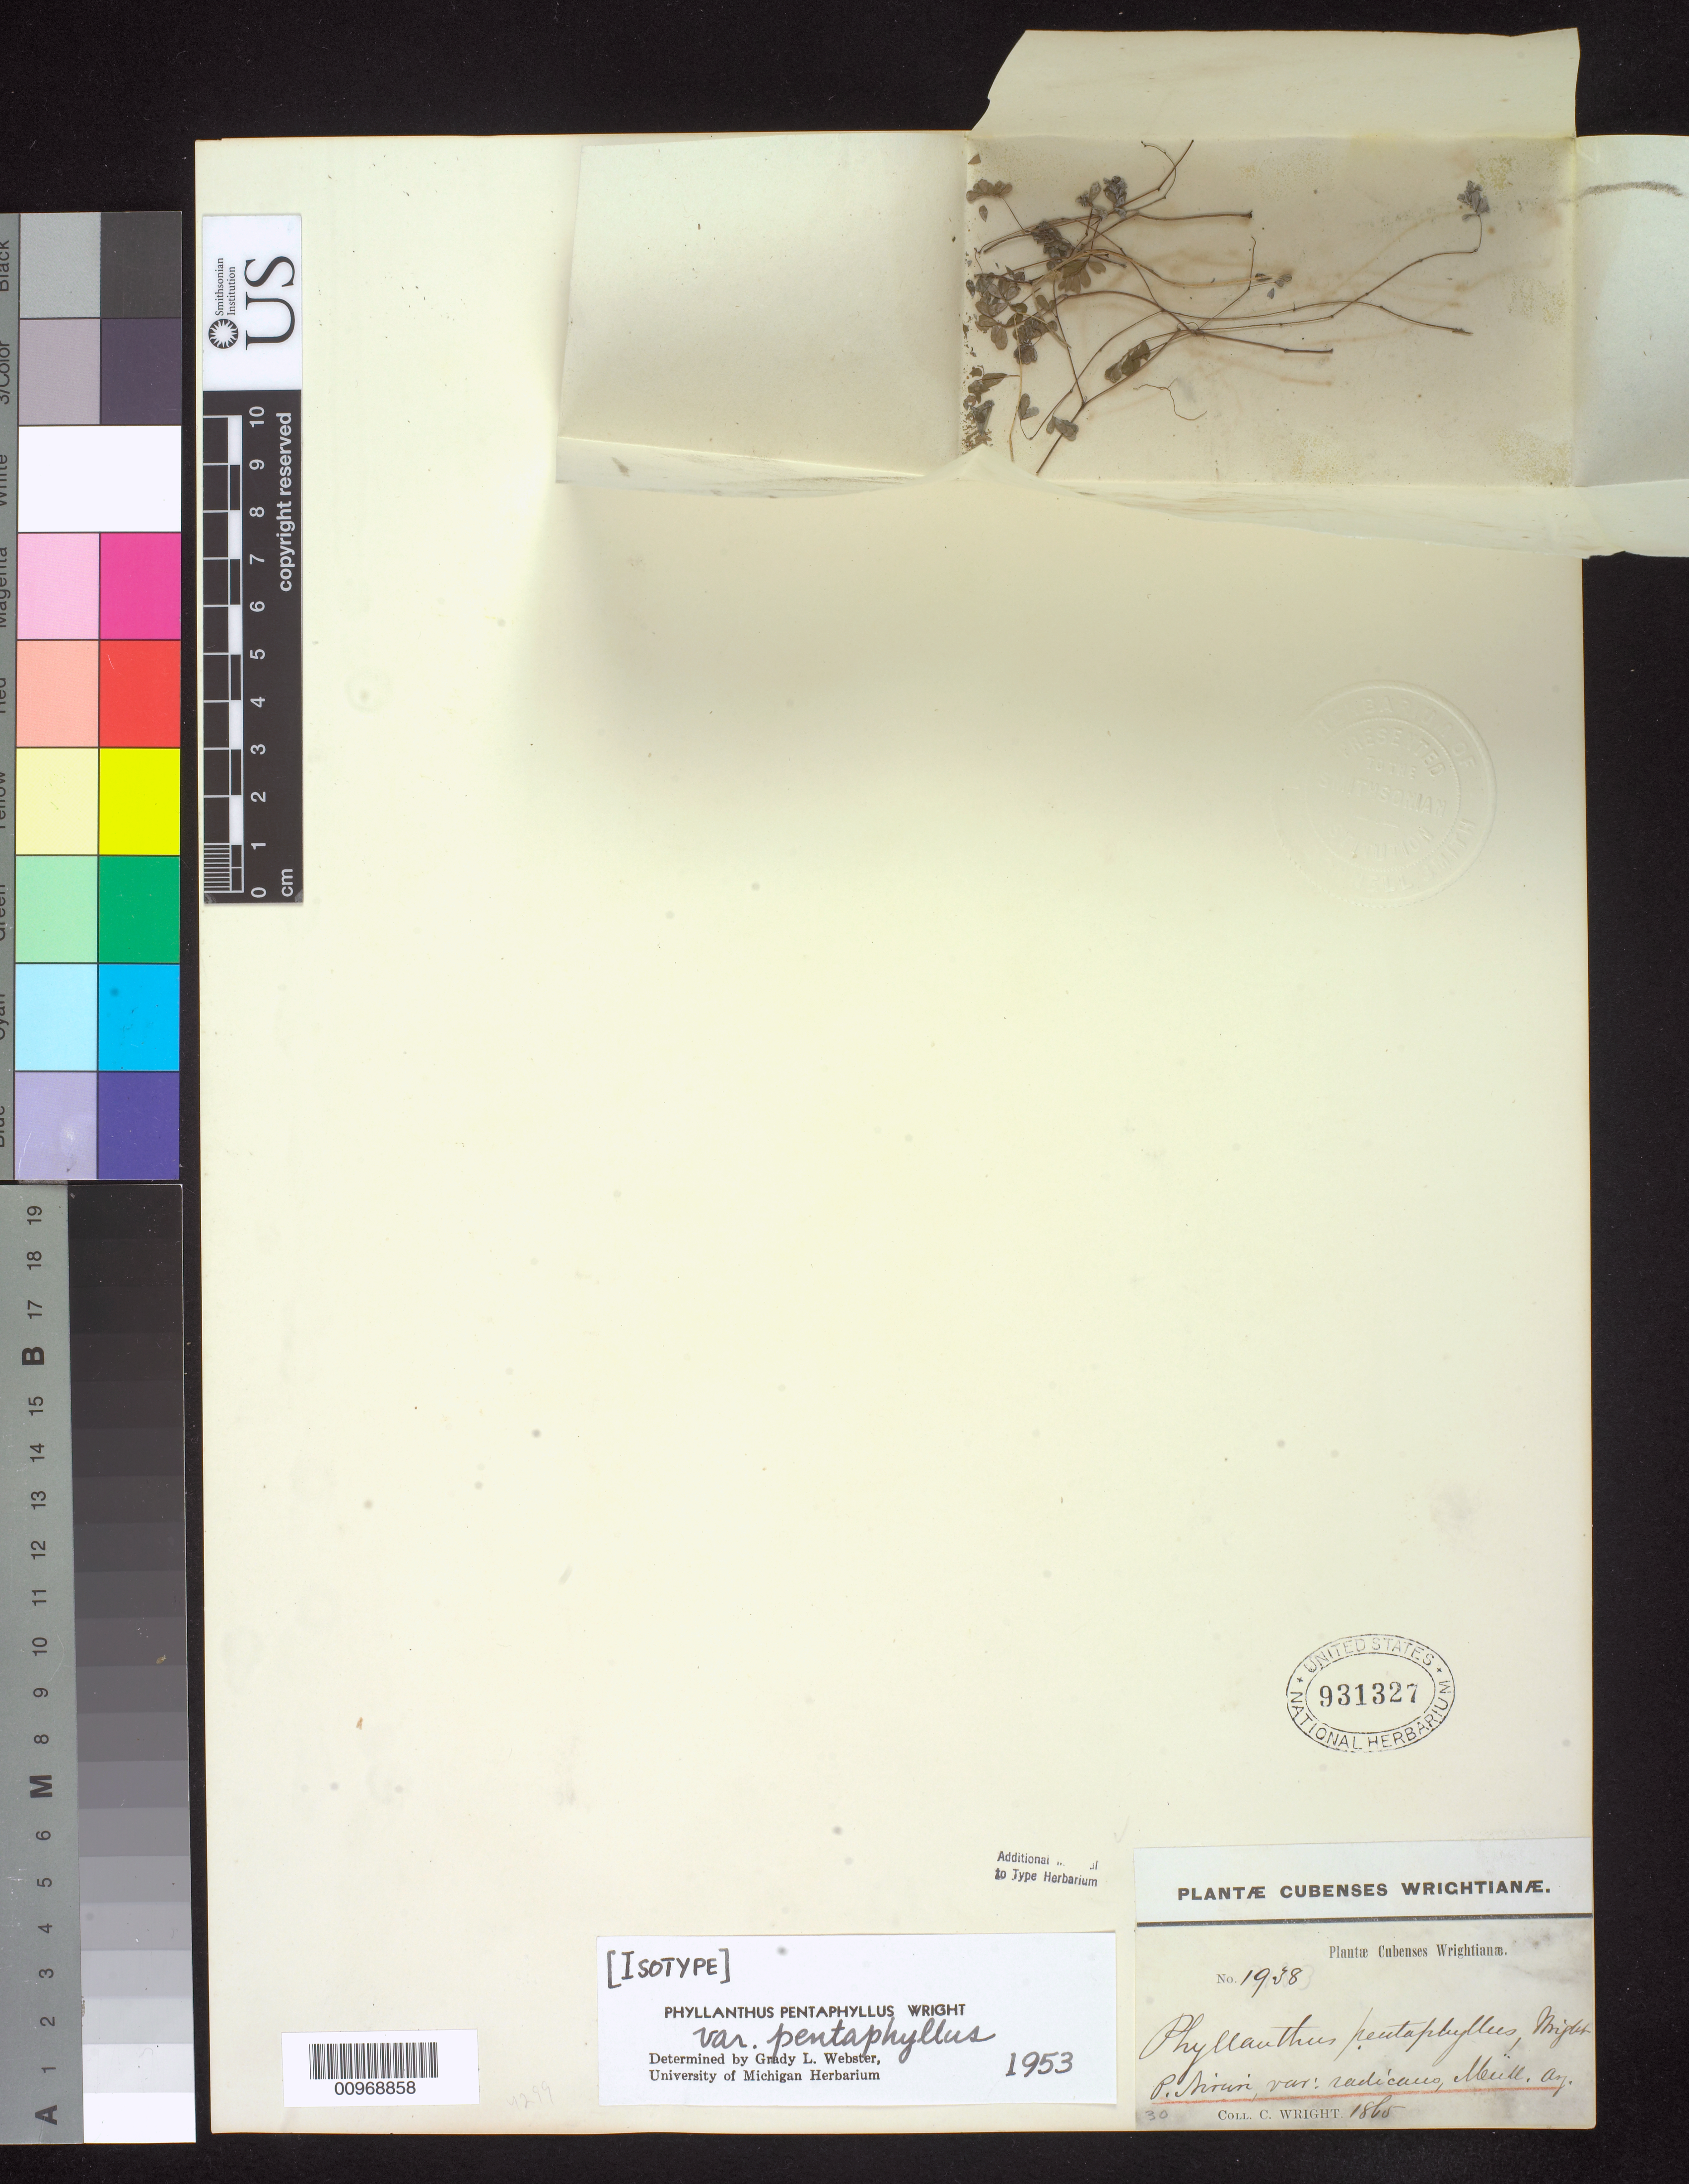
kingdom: Plantae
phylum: Tracheophyta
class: Magnoliopsida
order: Malpighiales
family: Phyllanthaceae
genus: Phyllanthus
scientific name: Phyllanthus pentaphyllus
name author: C. Wright ex Griseb.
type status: Isotype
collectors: C. Wright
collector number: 1938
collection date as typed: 1865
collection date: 1865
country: Cuba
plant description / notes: Specimen ex John Donnell Smith Herbarium.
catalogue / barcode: US 931327